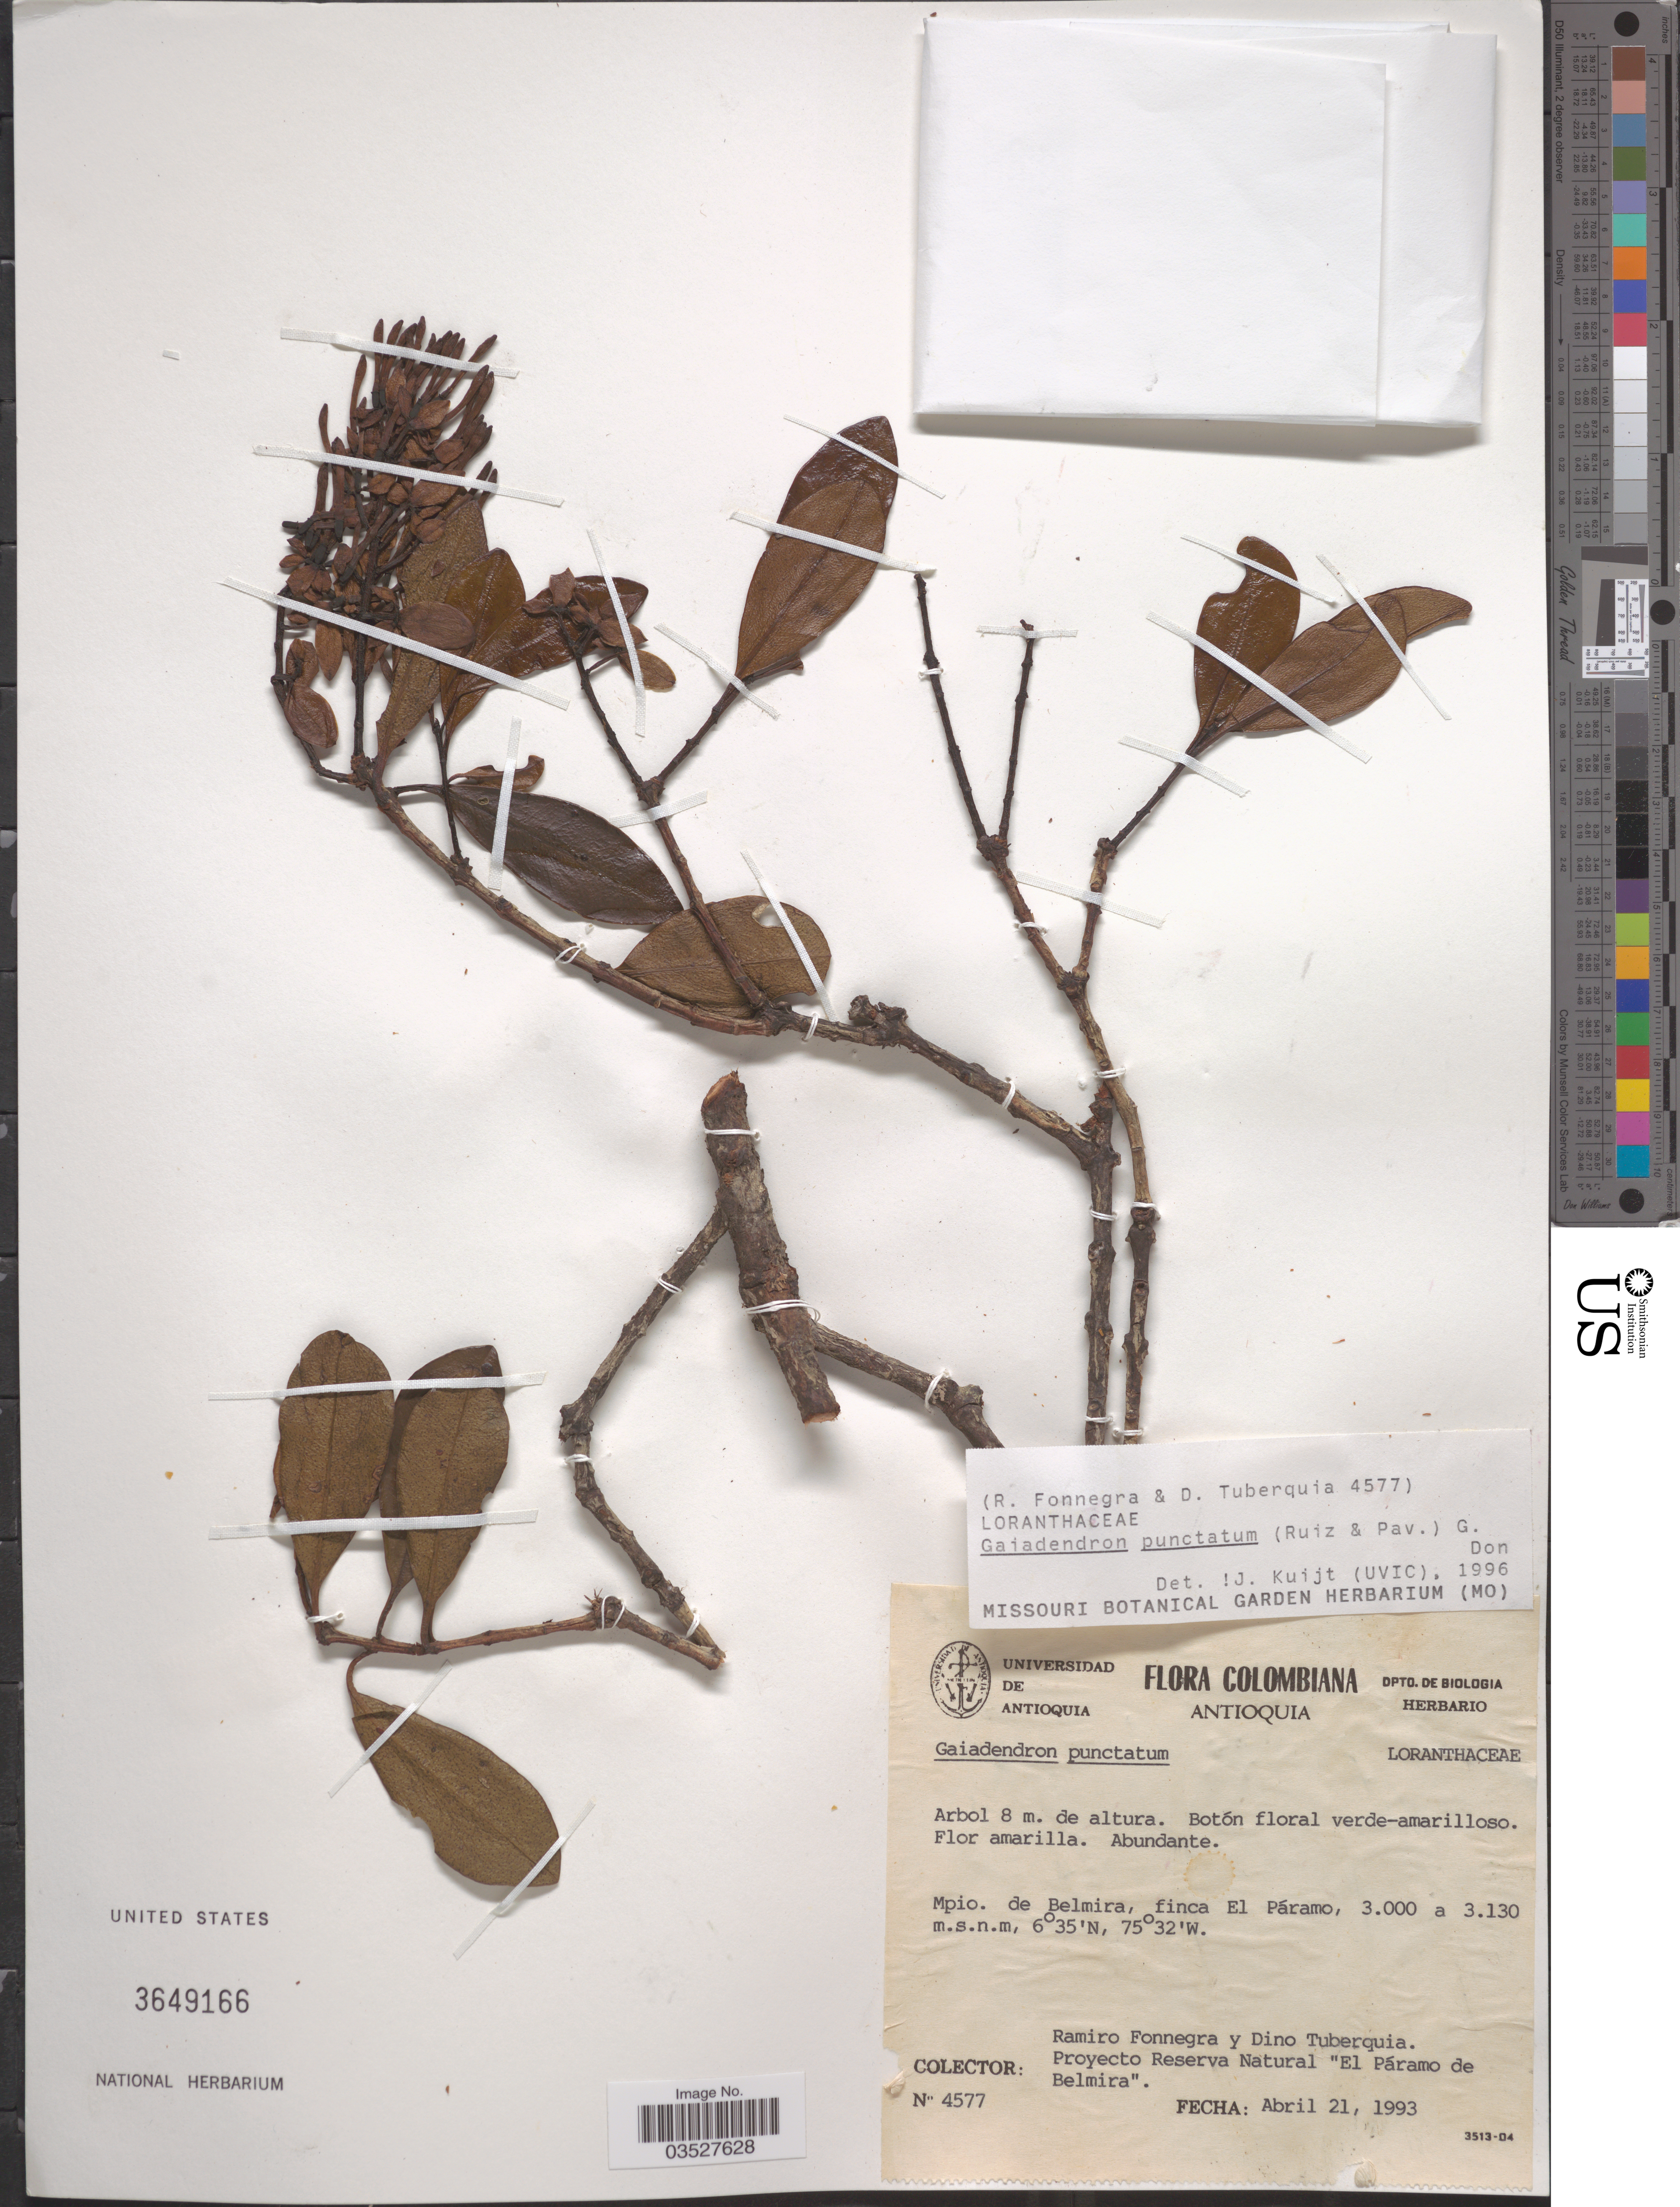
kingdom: Plantae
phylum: Tracheophyta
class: Magnoliopsida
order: Santalales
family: Loranthaceae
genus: Gaiadendron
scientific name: Gaiadendron punctatum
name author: (Ruiz & Pav.) G. Don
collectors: R. Fonnegra & D. Tuberquia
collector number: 4577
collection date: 1993-04-21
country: Colombia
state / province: Antioquia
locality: Mpio. de Belmira, finca El Páramo. Proyeto Reserva Natural "El Páramo de Belmira" [unsure placement].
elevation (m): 3000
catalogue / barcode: US 3649166